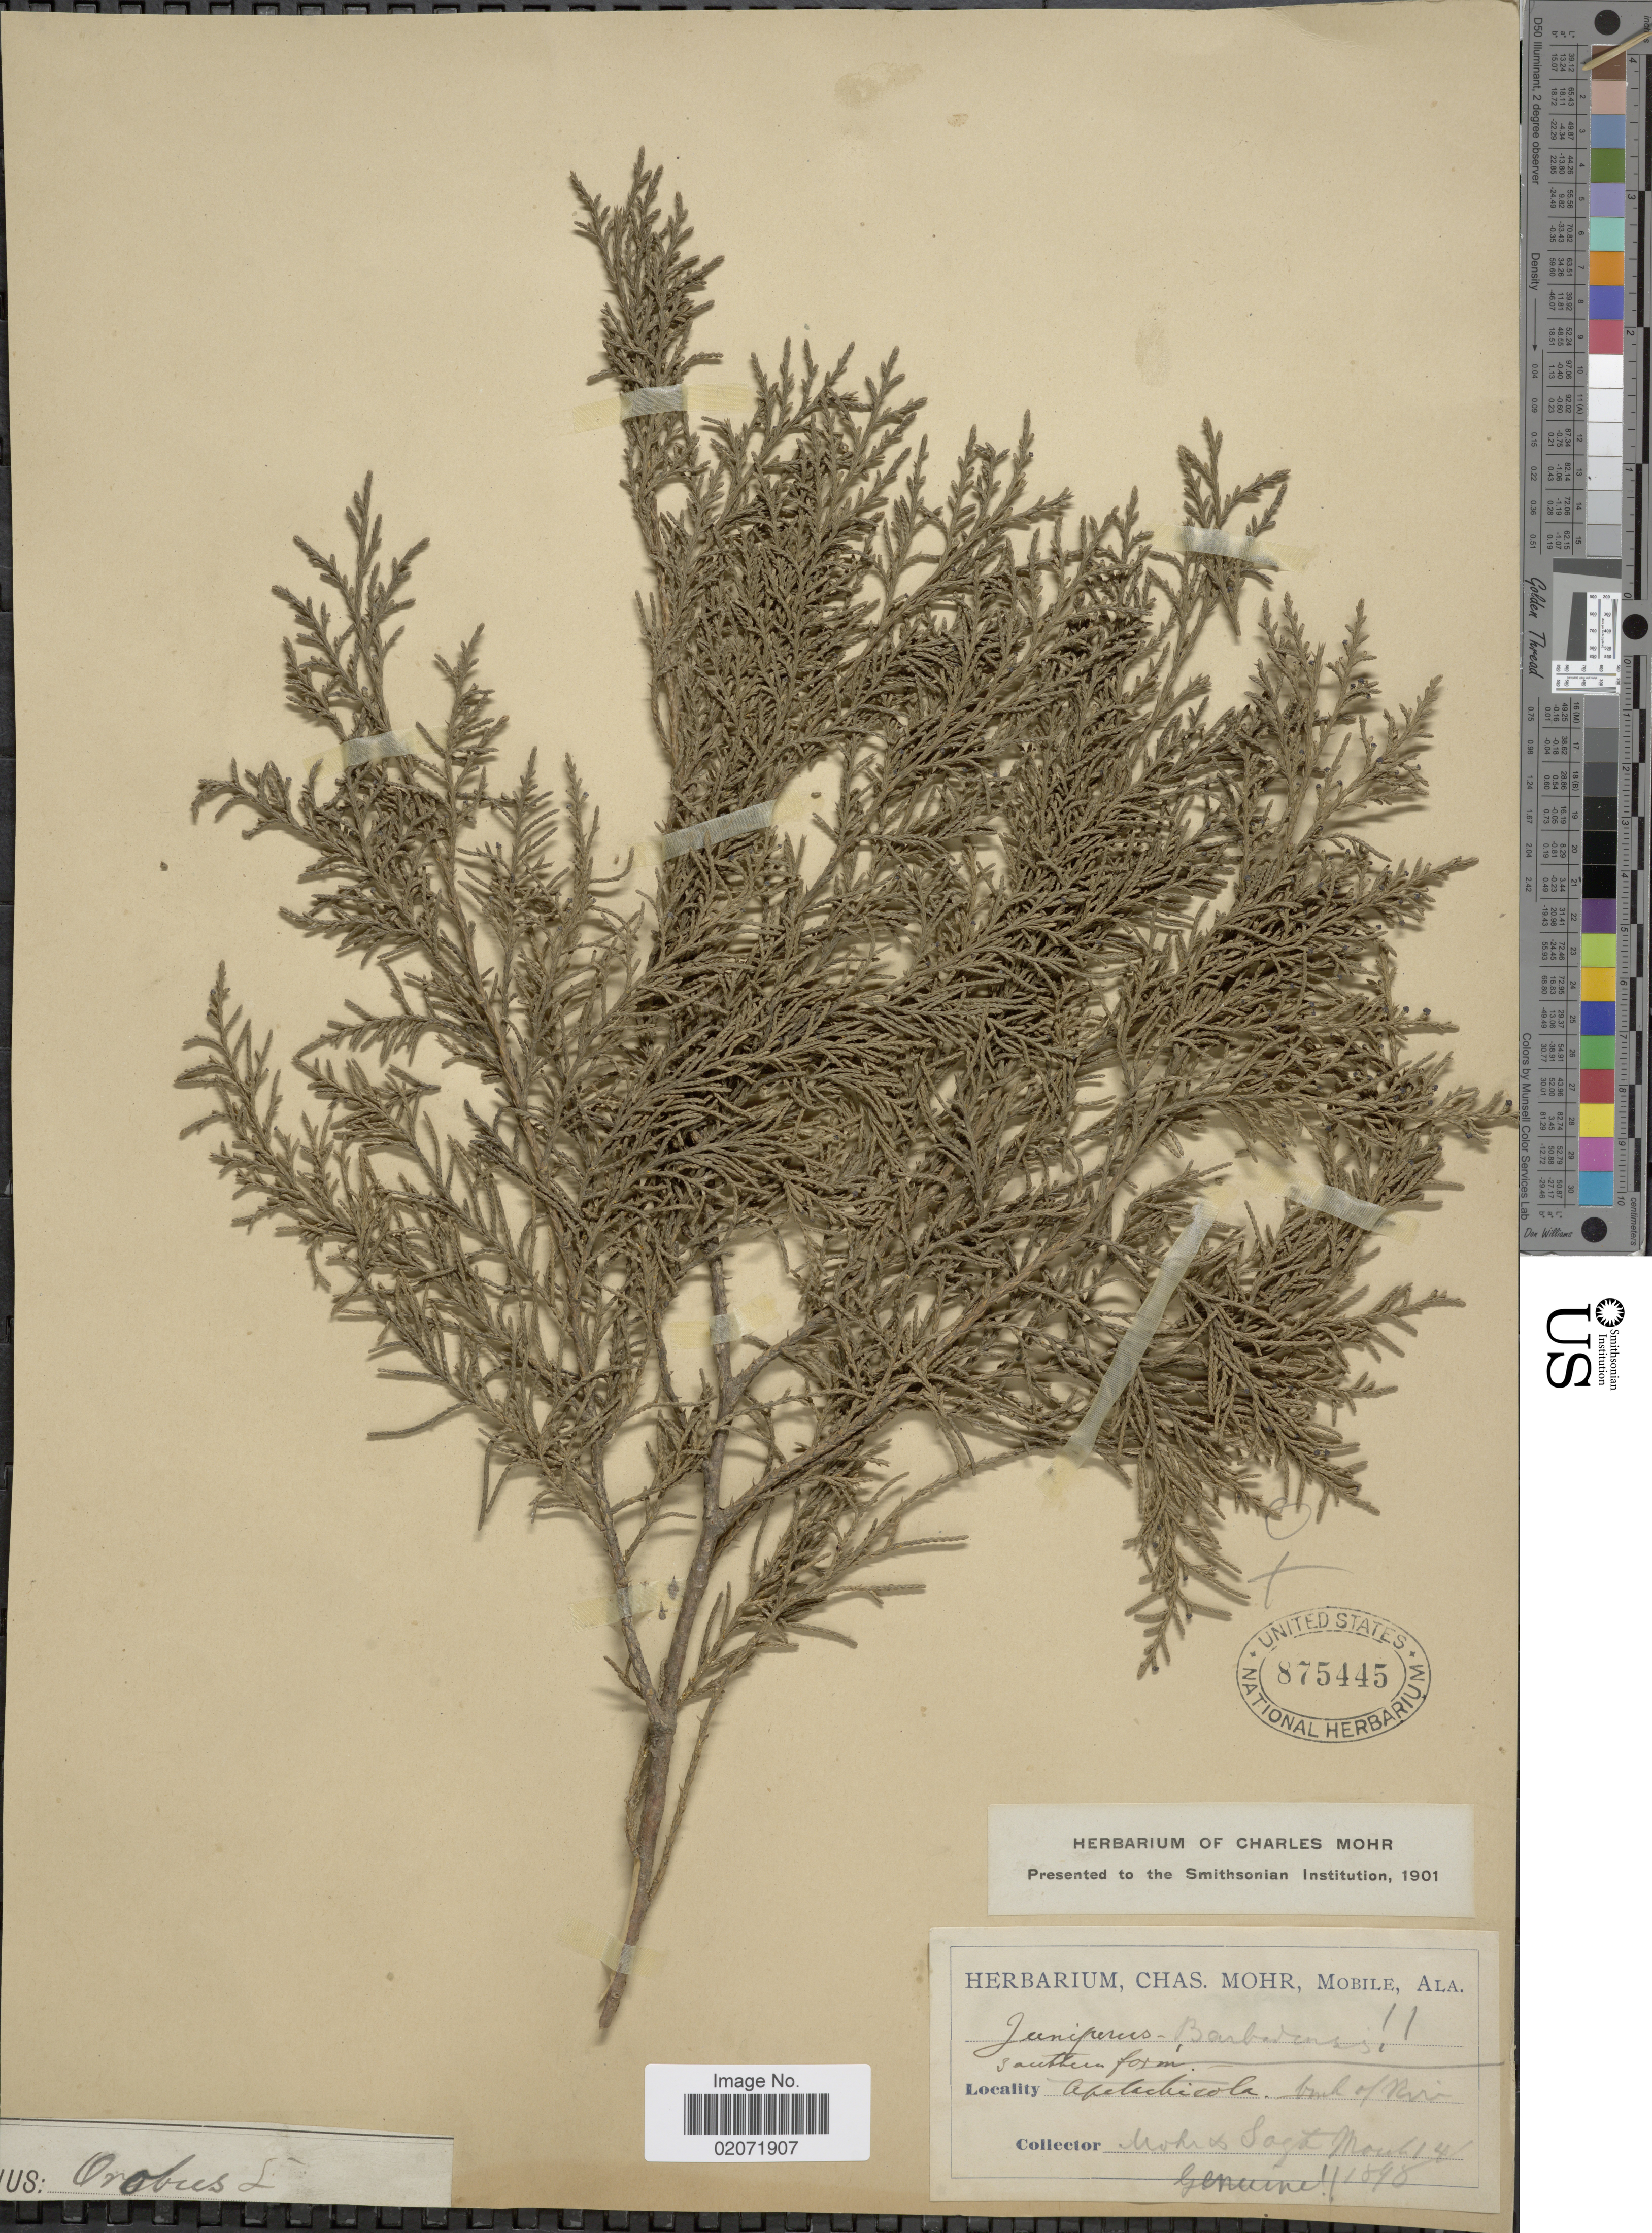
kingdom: Plantae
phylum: Tracheophyta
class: Pinopsida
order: Pinales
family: Cupressaceae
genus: Juniperus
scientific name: Juniperus silicicola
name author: (Small) L.H. Bailey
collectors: C. T. Mohr & -- Sargent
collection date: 1898-03-14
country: United States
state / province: Florida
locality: Apalachicola, bank of river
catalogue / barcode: US 875445